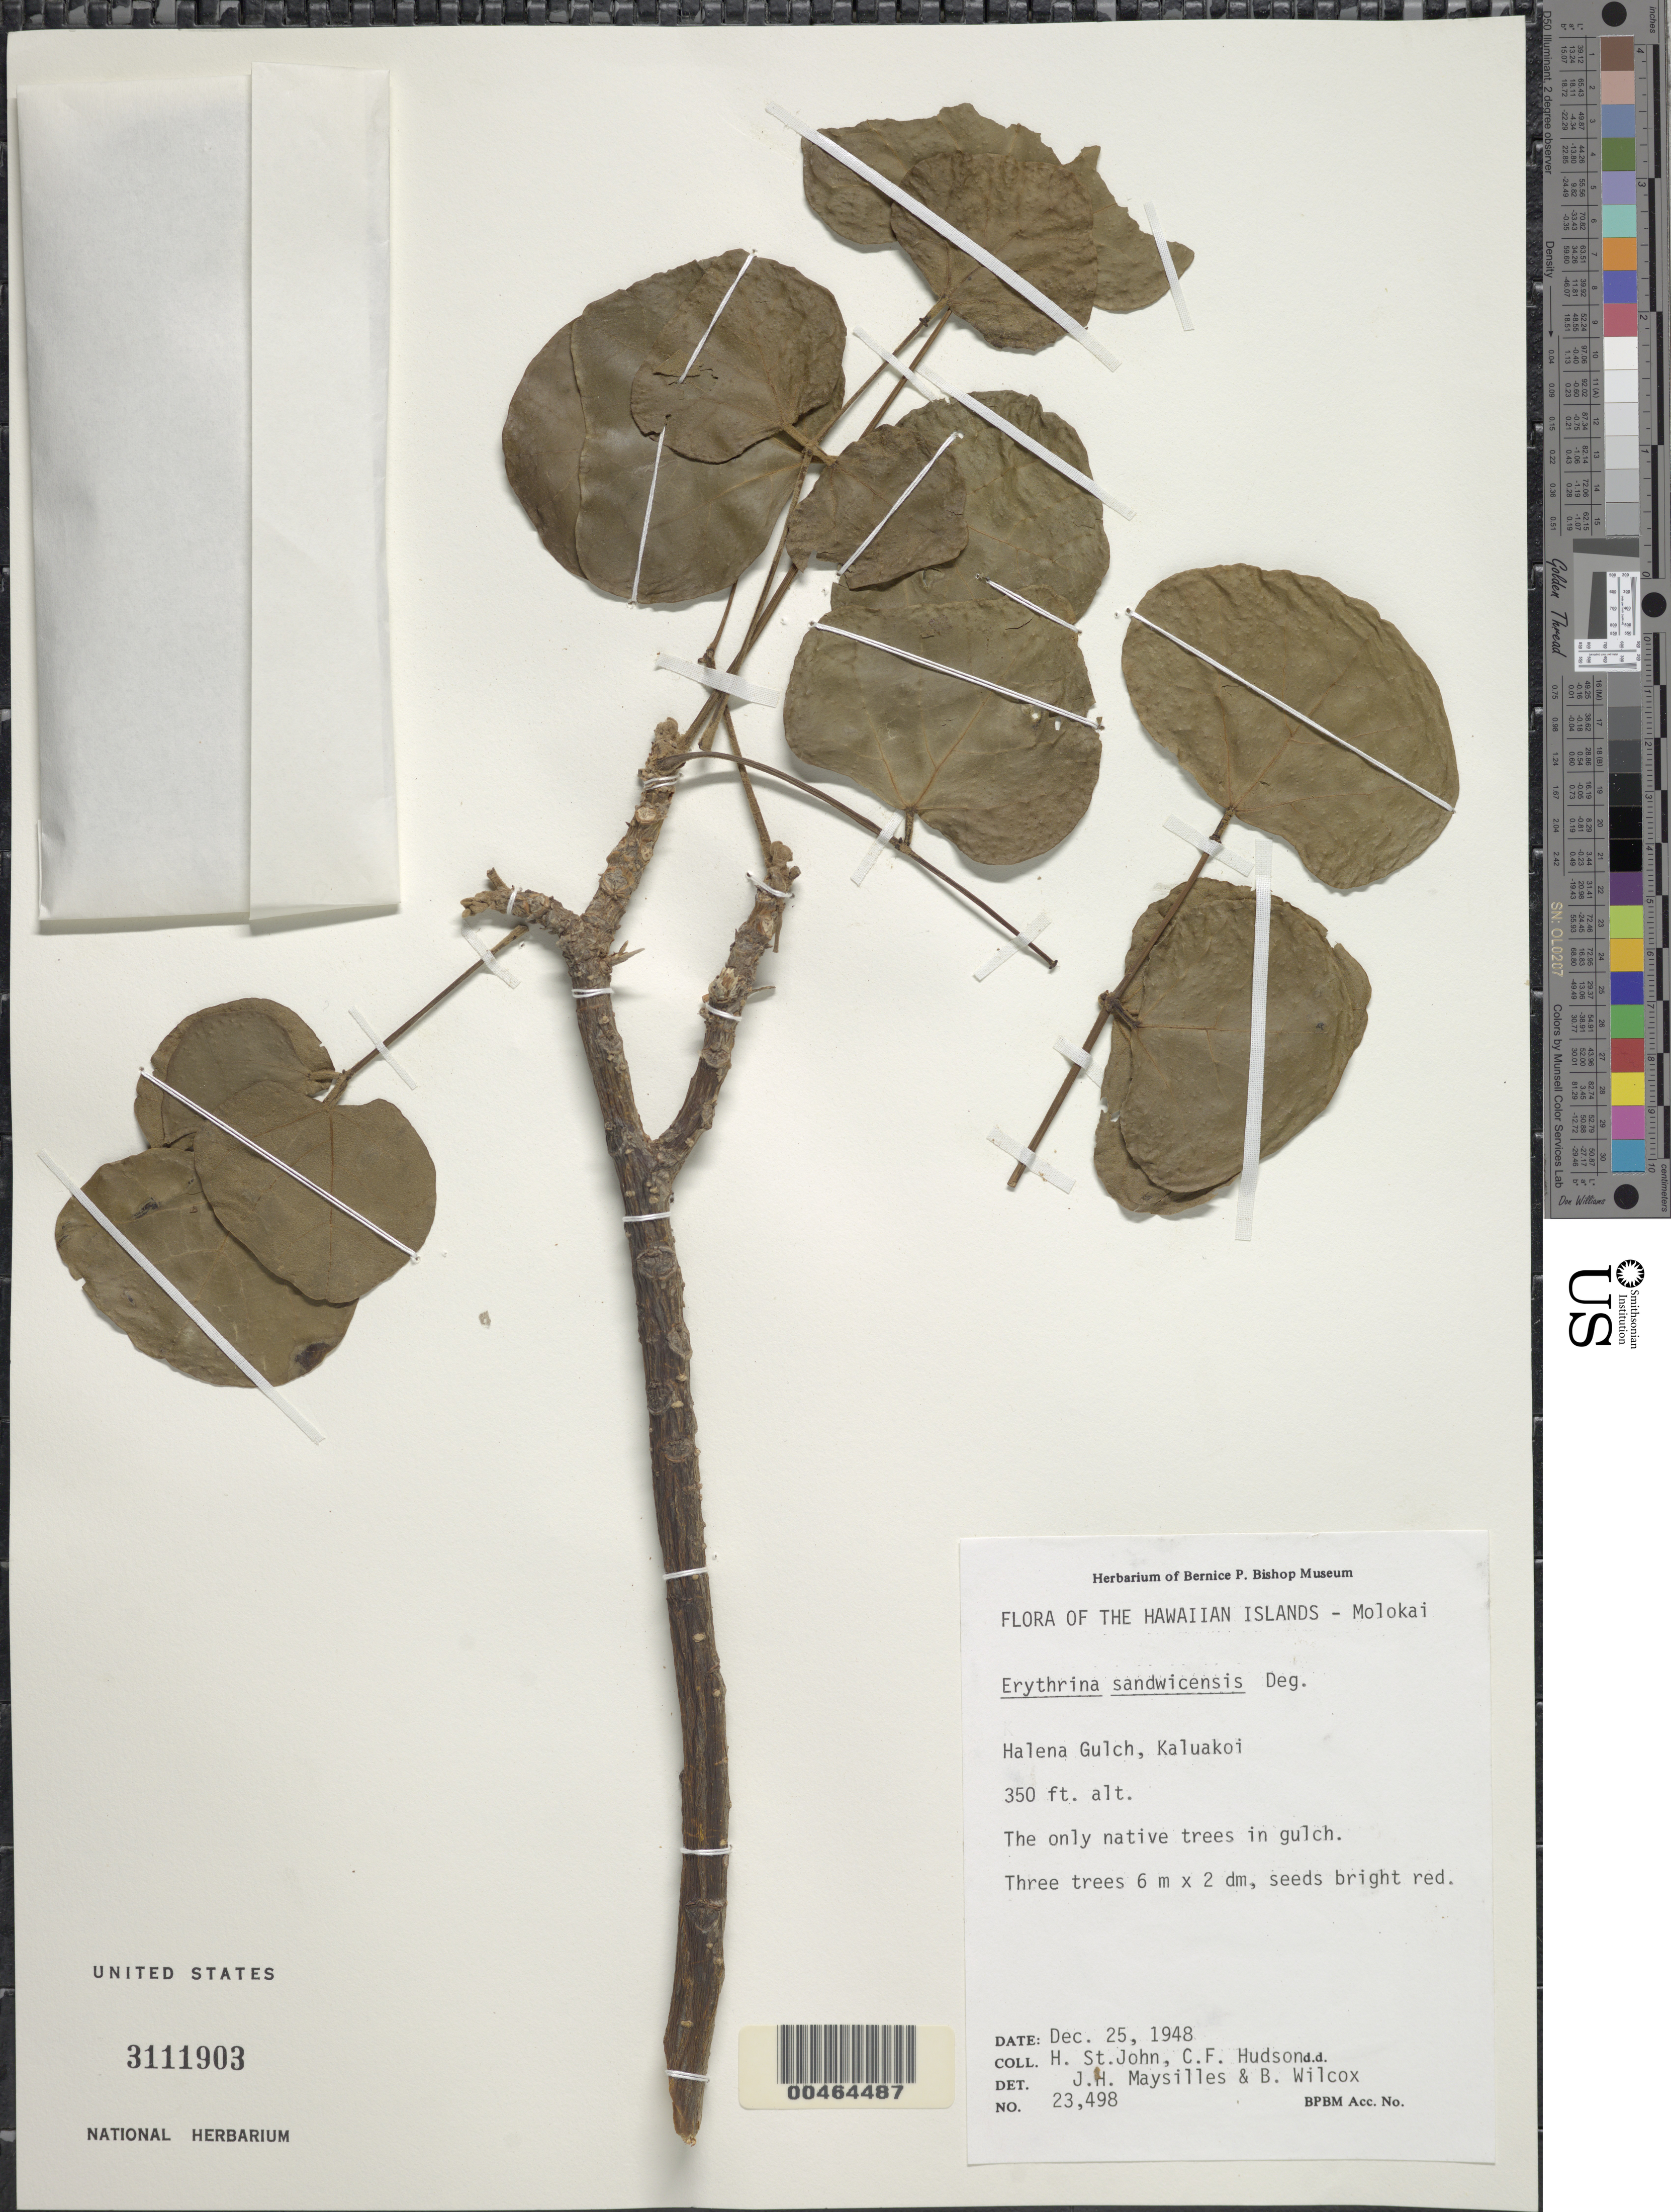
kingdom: Plantae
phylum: Tracheophyta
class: Magnoliopsida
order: Fabales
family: Fabaceae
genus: Erythrina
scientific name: Erythrina sandwicensis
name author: O. Deg.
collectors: H. St. John, C. F. Hudson, J. Maysilles & B. Wilcox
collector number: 23498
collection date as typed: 25 Dec 1948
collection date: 1948-12-25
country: United States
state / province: Hawaii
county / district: Maui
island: Moloka'i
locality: Halena Gulch, Kaluakoi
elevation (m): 107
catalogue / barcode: US 3111903